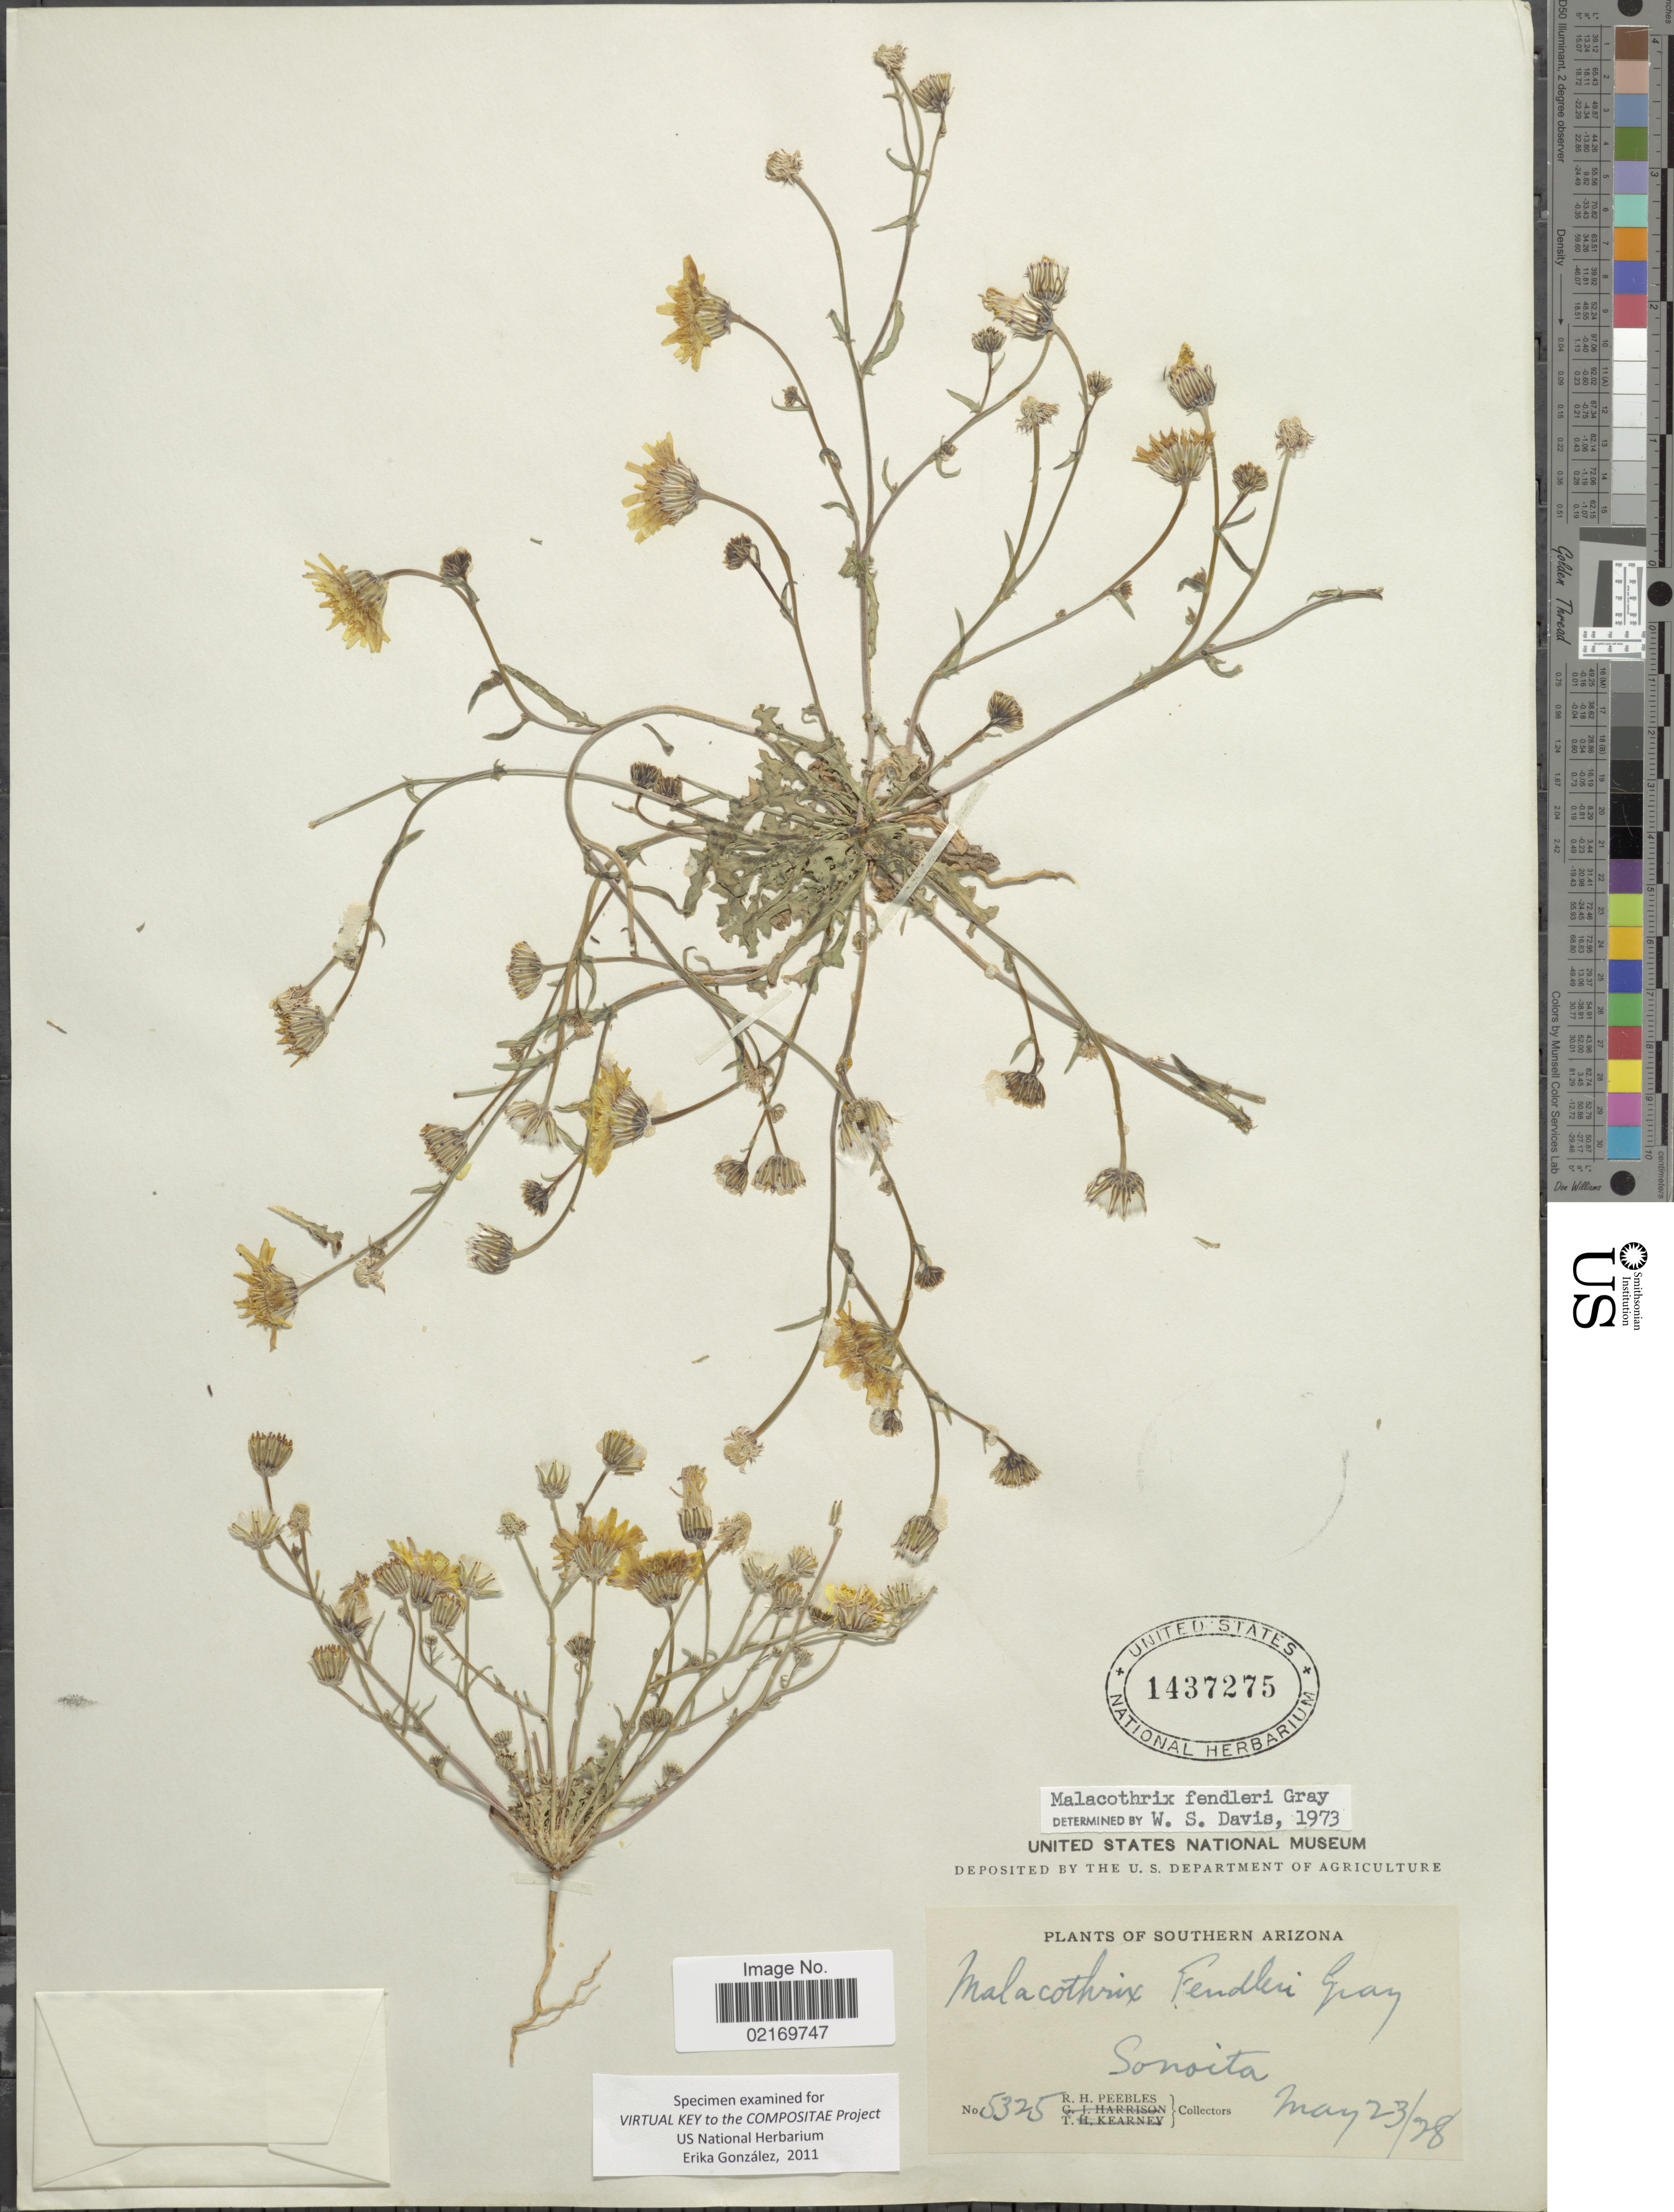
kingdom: Plantae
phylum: Tracheophyta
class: Magnoliopsida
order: Asterales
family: Asteraceae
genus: Malacothrix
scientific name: Malacothrix fendleri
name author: A. Gray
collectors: R. H. Peebles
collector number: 5325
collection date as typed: Transcribed d/m/y: 23/5/28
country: United States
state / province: Arizona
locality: Southern Arizona, Sonoita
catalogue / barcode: US 1437275